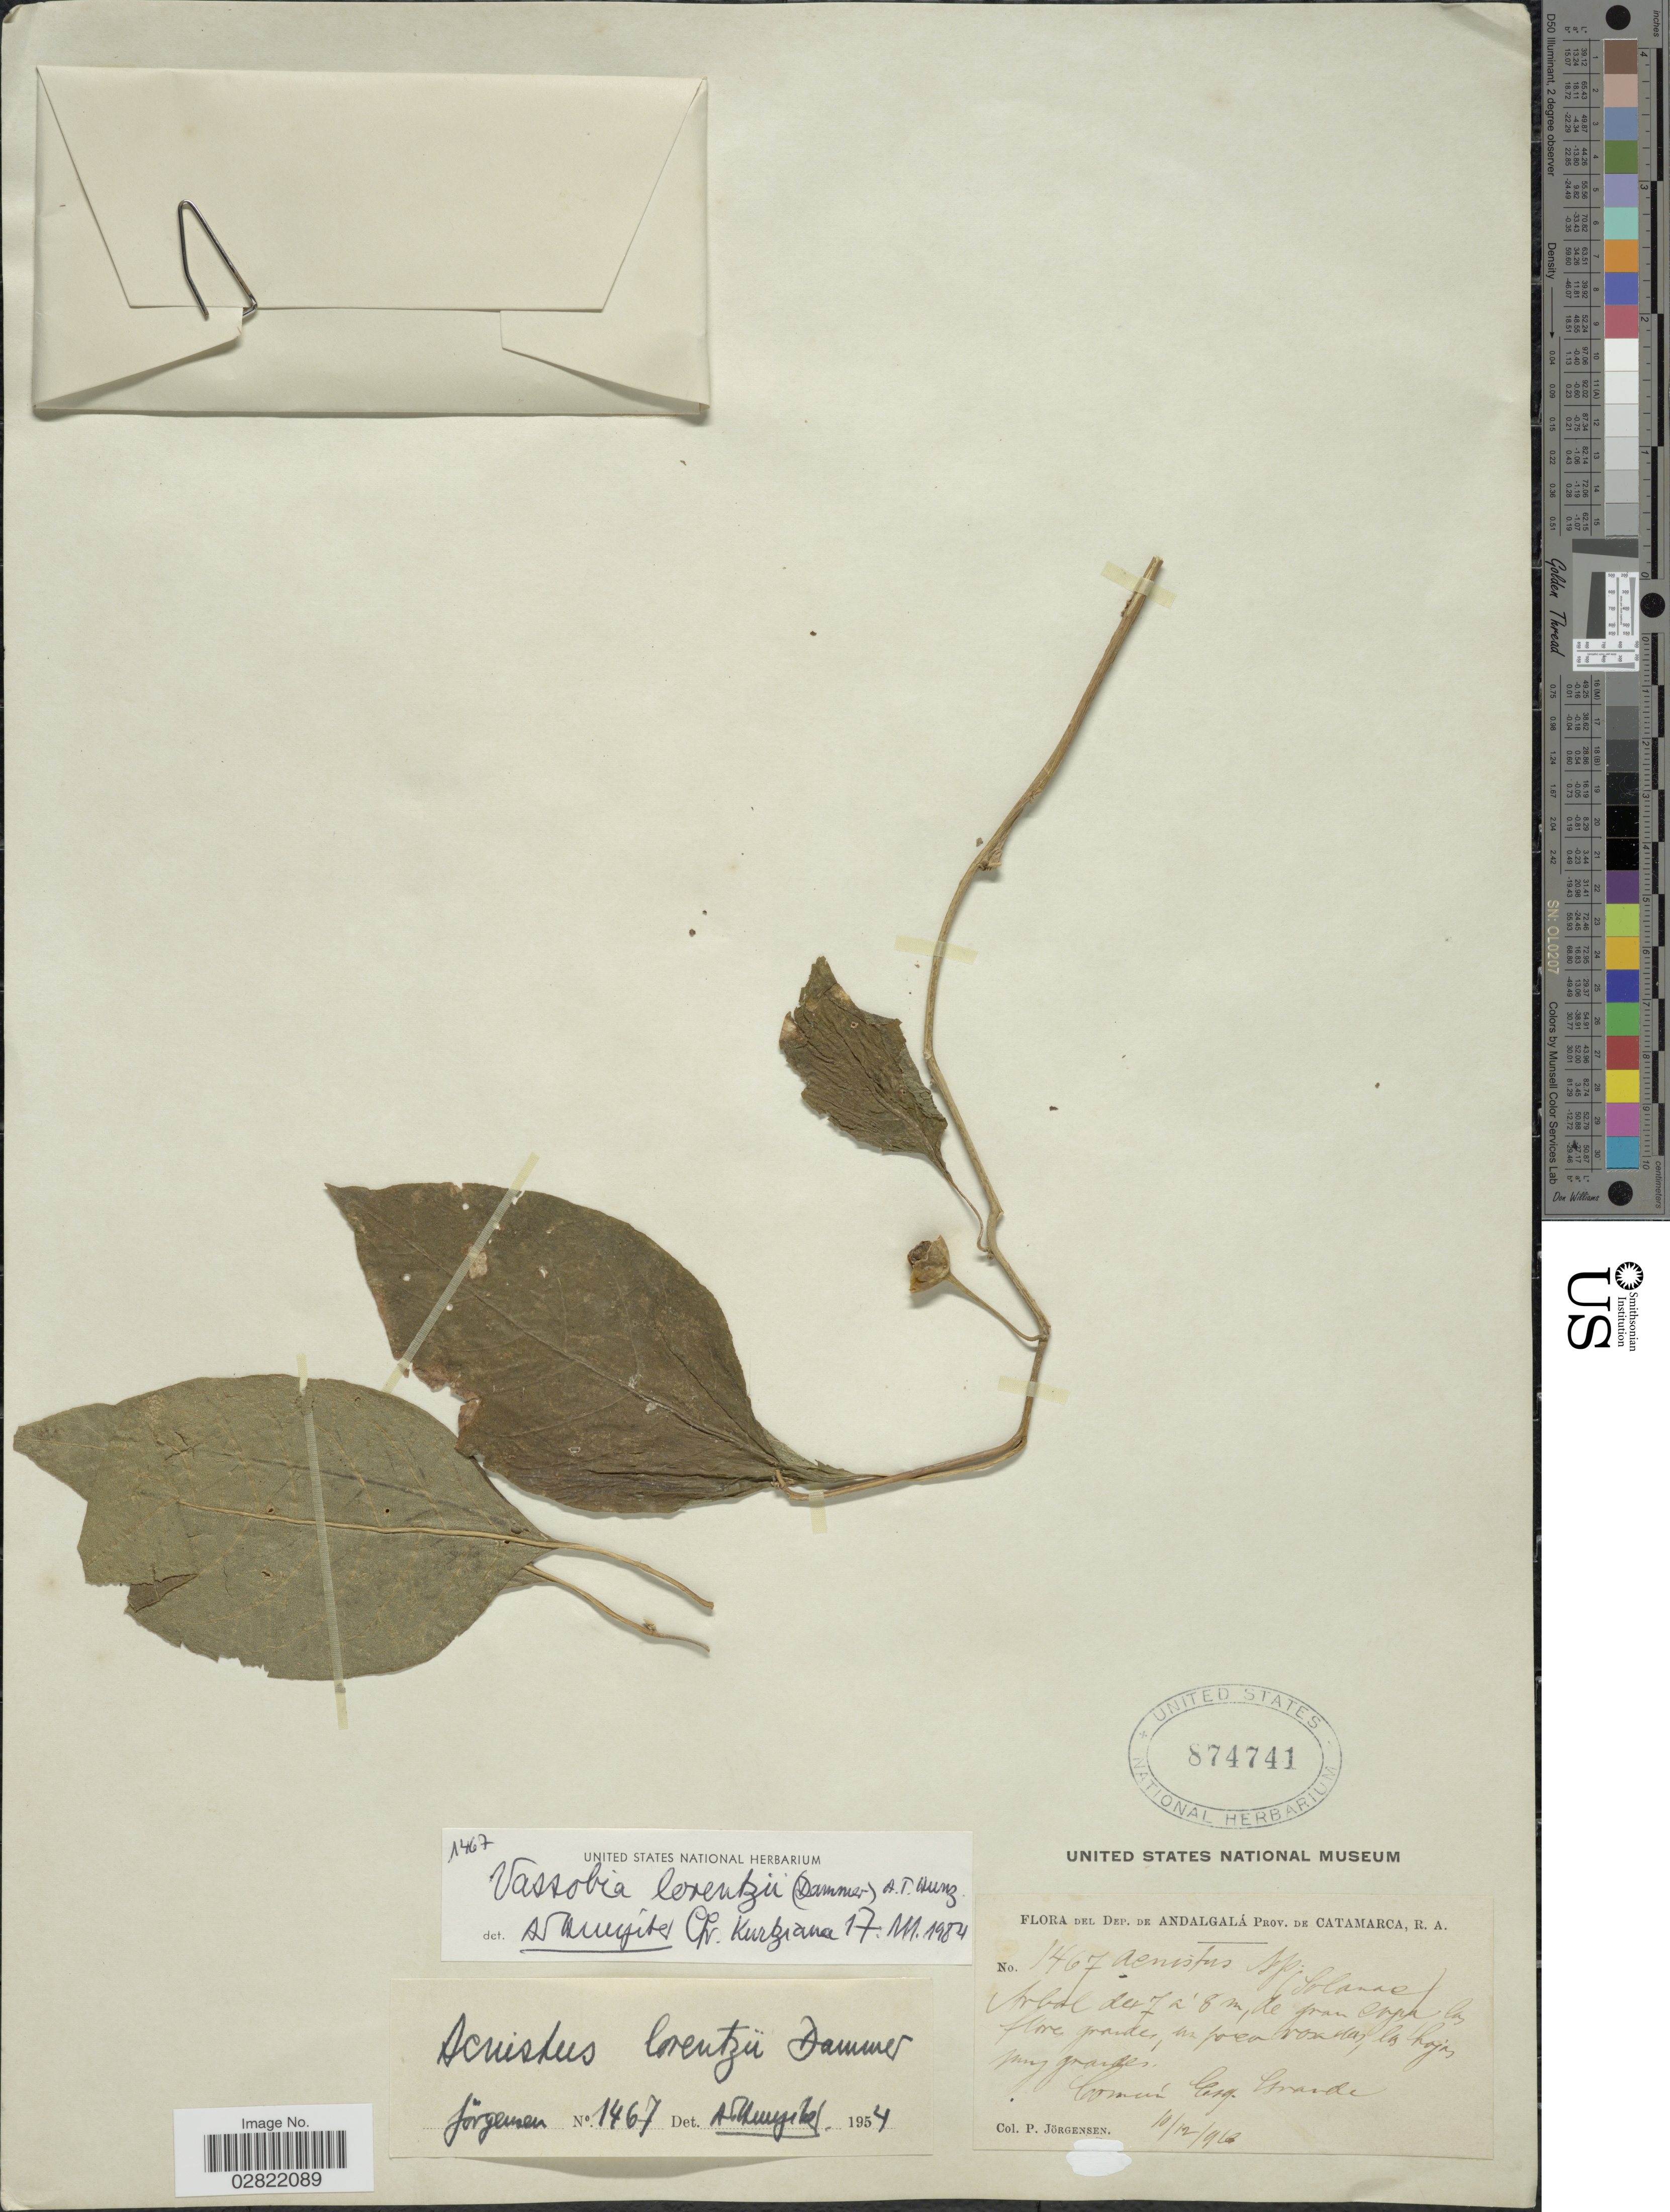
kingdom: Plantae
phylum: Tracheophyta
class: Magnoliopsida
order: Solanales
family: Solanaceae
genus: Vassobia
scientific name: Vassobia lorentzii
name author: (Dammer) Hunz.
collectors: P. Jörgensen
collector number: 1467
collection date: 1910-12-10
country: Argentina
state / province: Catamarca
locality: Dep. de Andalgalá, Prov. de Catamarca, R.A. Comun Esq, Grande.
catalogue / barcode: US 874741